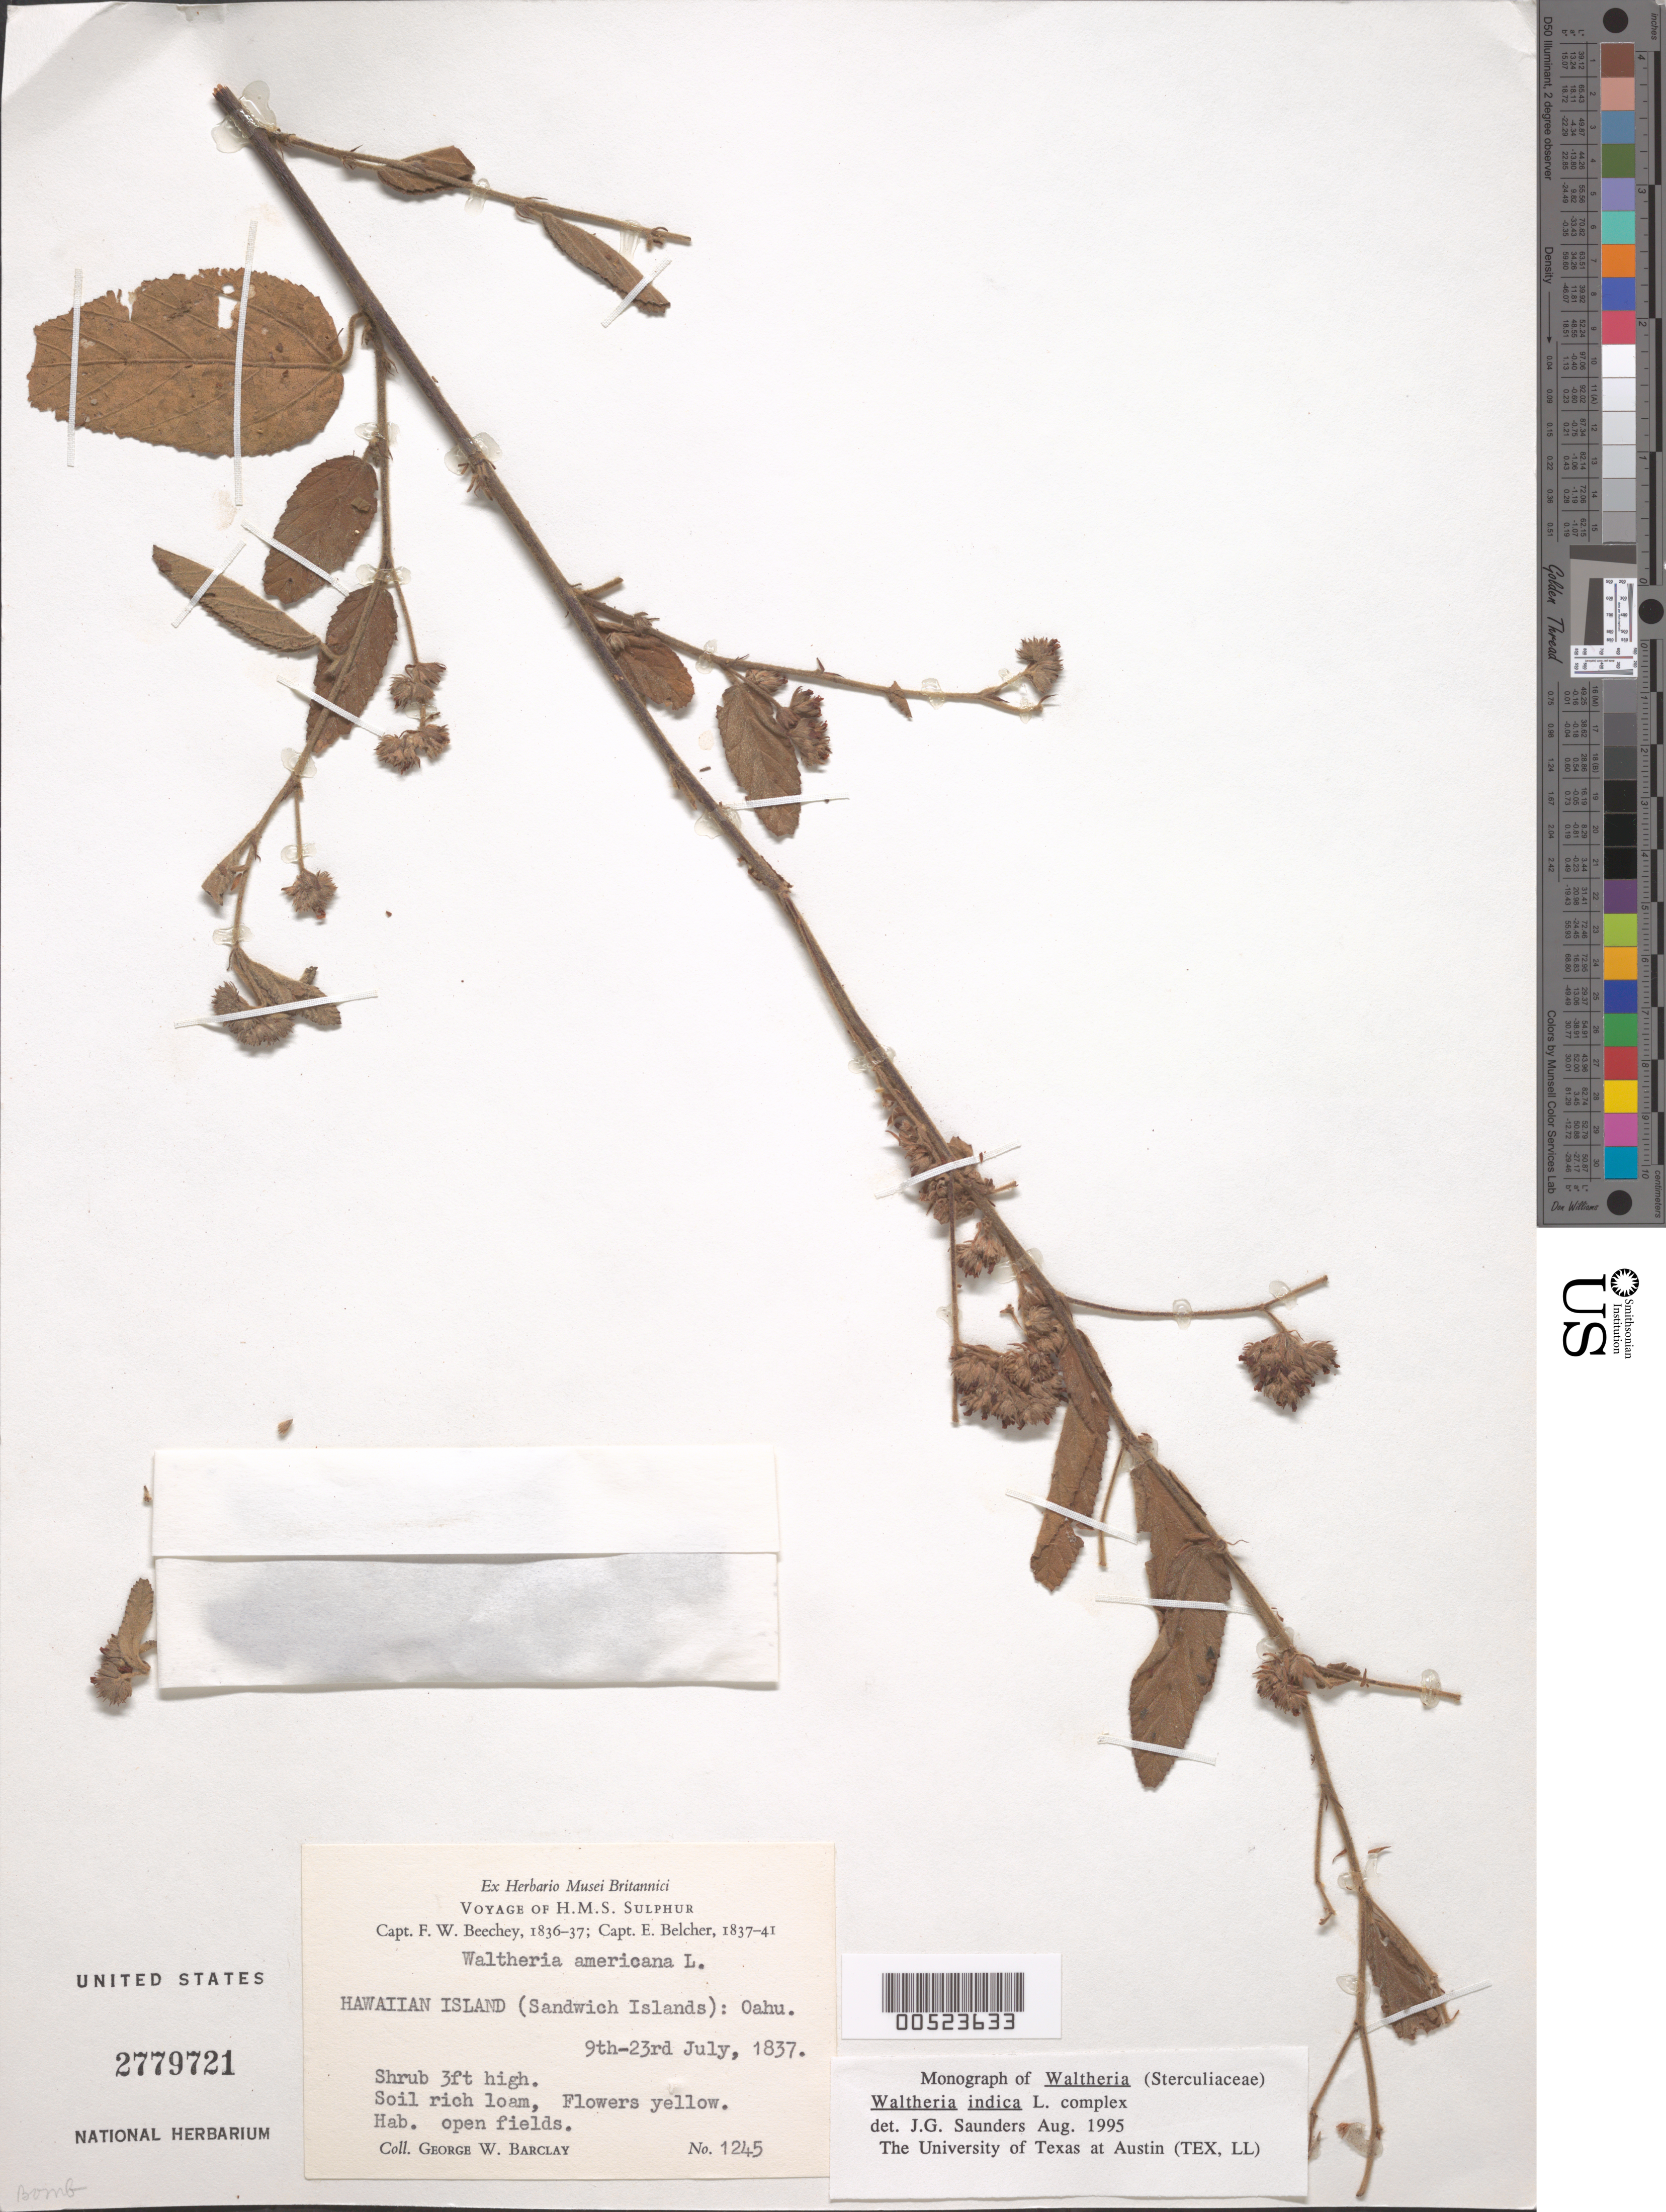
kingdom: Plantae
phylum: Tracheophyta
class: Magnoliopsida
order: Malvales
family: Malvaceae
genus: Waltheria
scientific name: Waltheria indica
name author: L.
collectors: G. W. Barclay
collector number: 1245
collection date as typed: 9 Jul 1837 to 23 Jul 1837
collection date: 1837-07-09/1837-07-23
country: United States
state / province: Hawaii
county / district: Honolulu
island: Oahu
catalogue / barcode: US 2779721